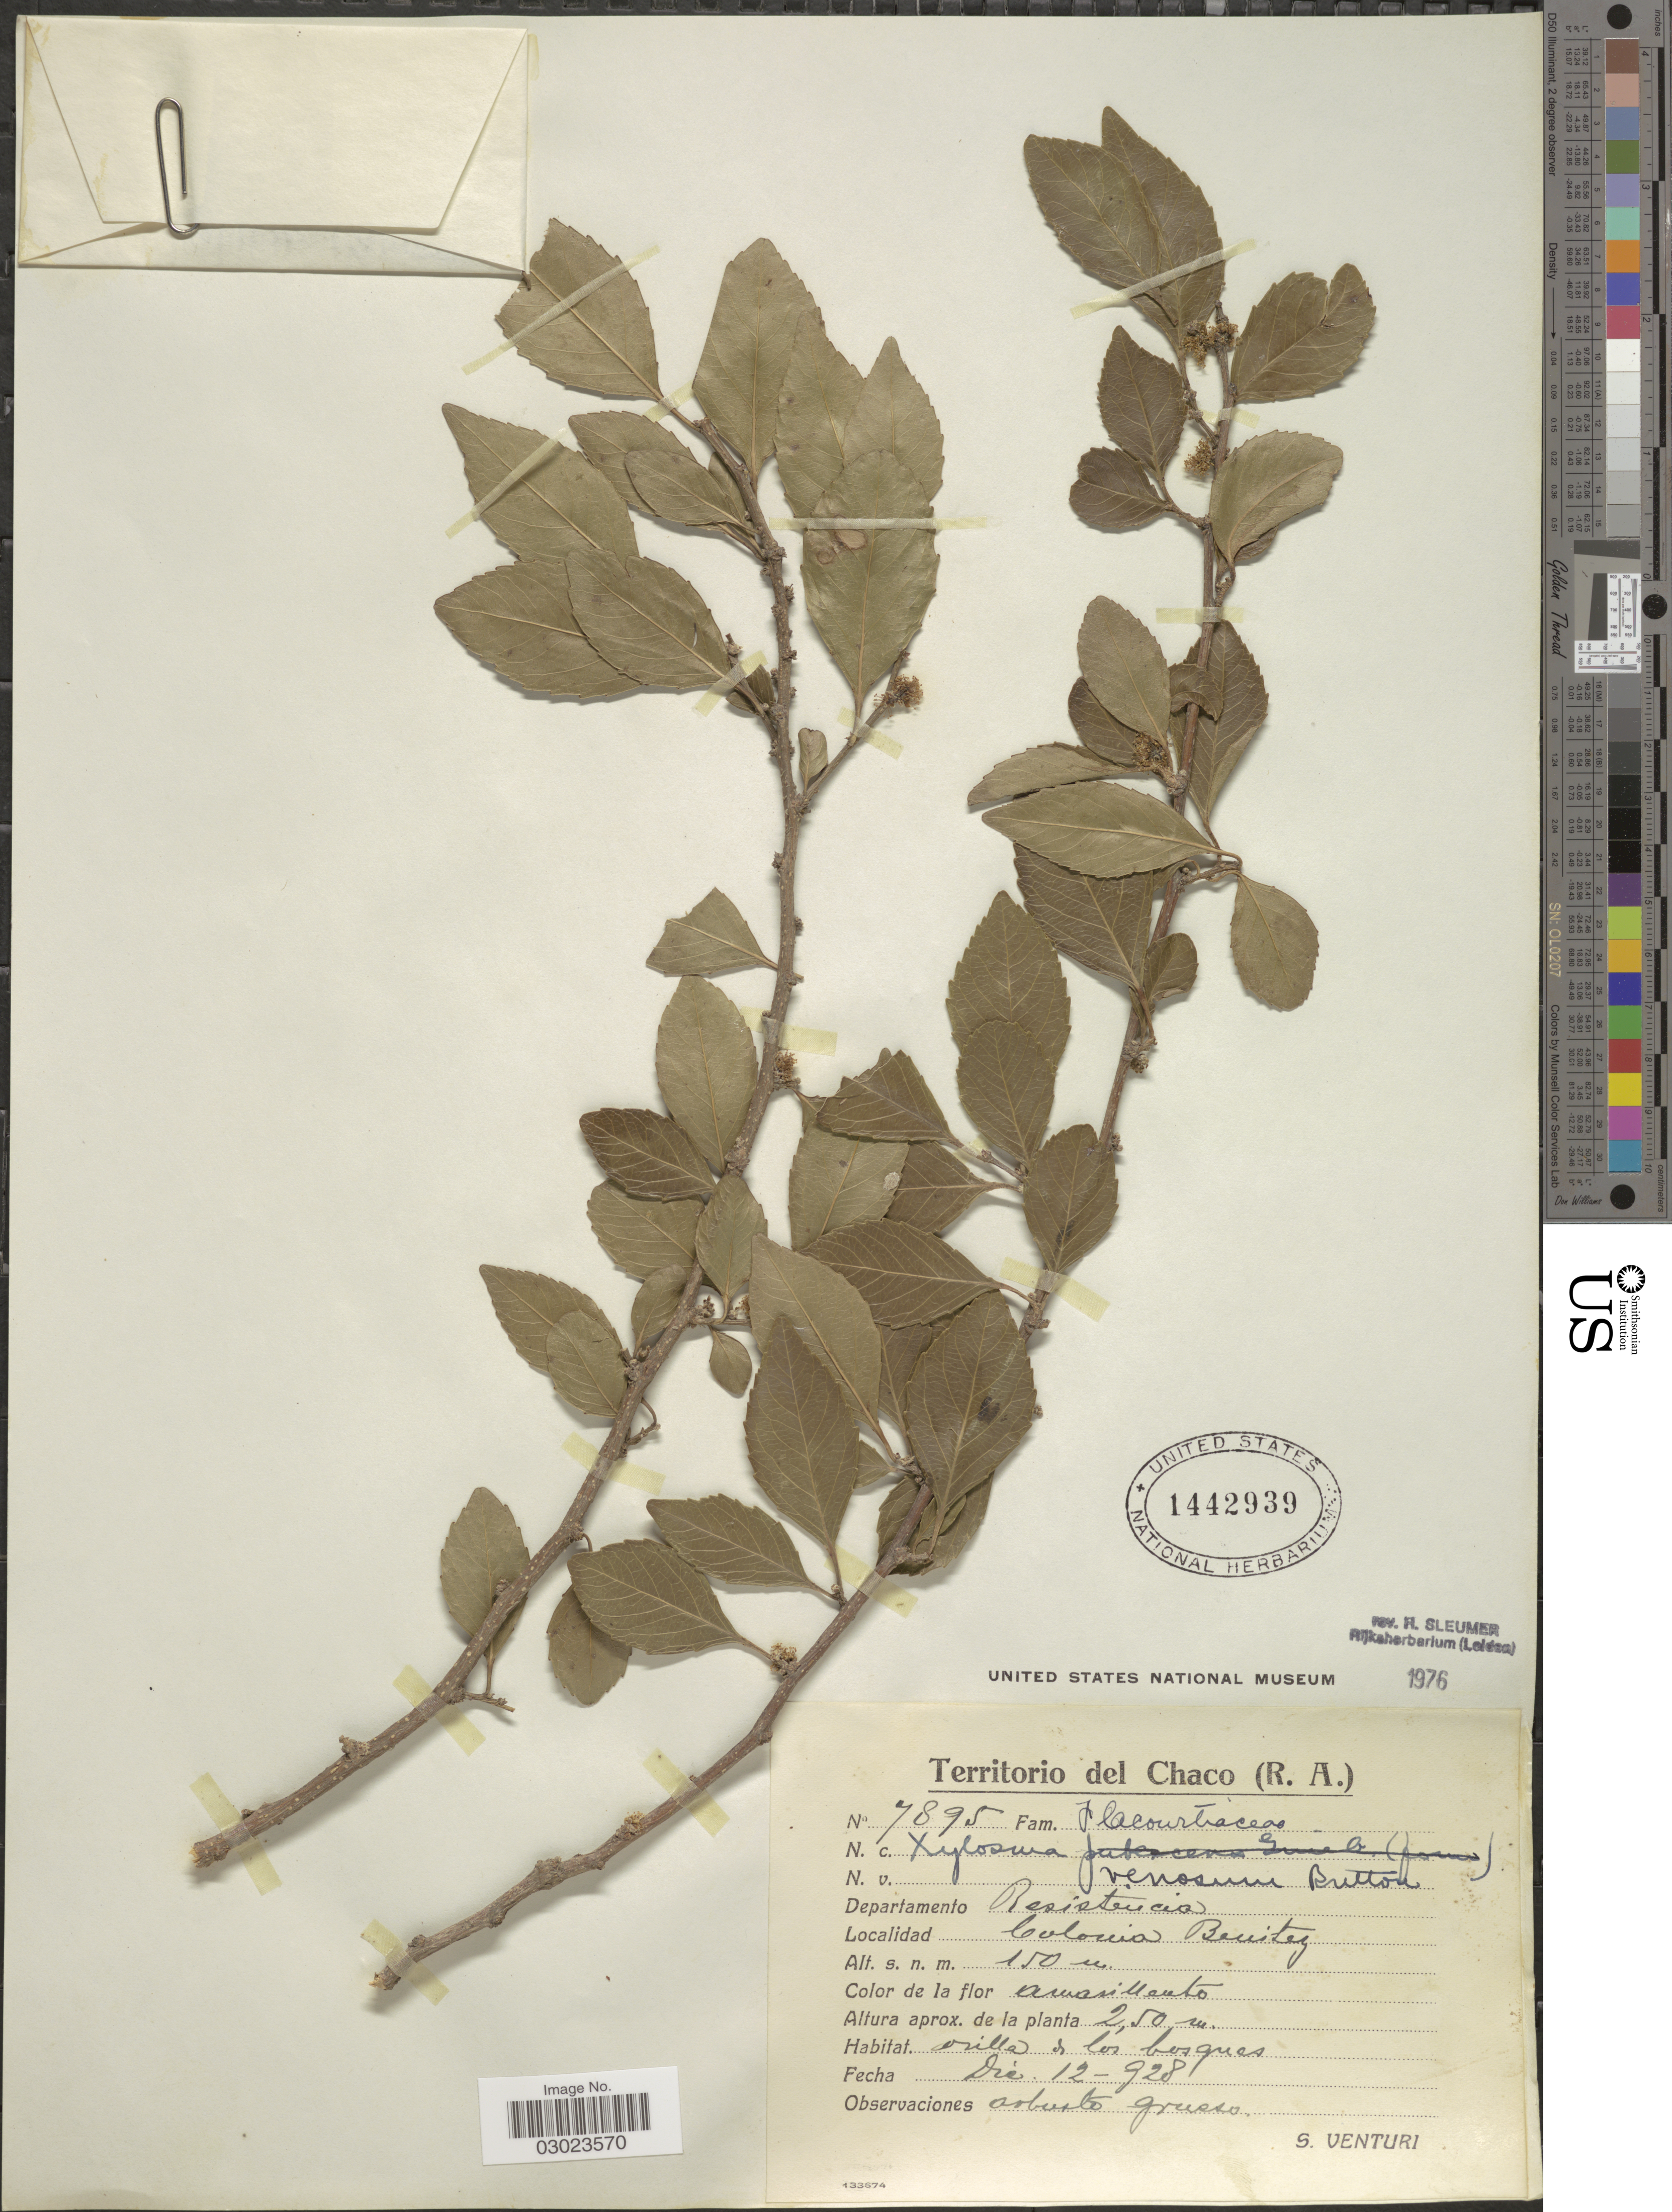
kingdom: Plantae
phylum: Tracheophyta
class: Magnoliopsida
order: Malpighiales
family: Salicaceae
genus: Xylosma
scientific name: Xylosma venosa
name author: N.E. Br.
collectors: S. Venturi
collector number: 7895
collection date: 1928-12-12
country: Argentina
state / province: Chaco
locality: Territorio del Chaco (R.A). Departamento Resistencia, Colonia Benitez.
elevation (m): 150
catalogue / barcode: US 1442939